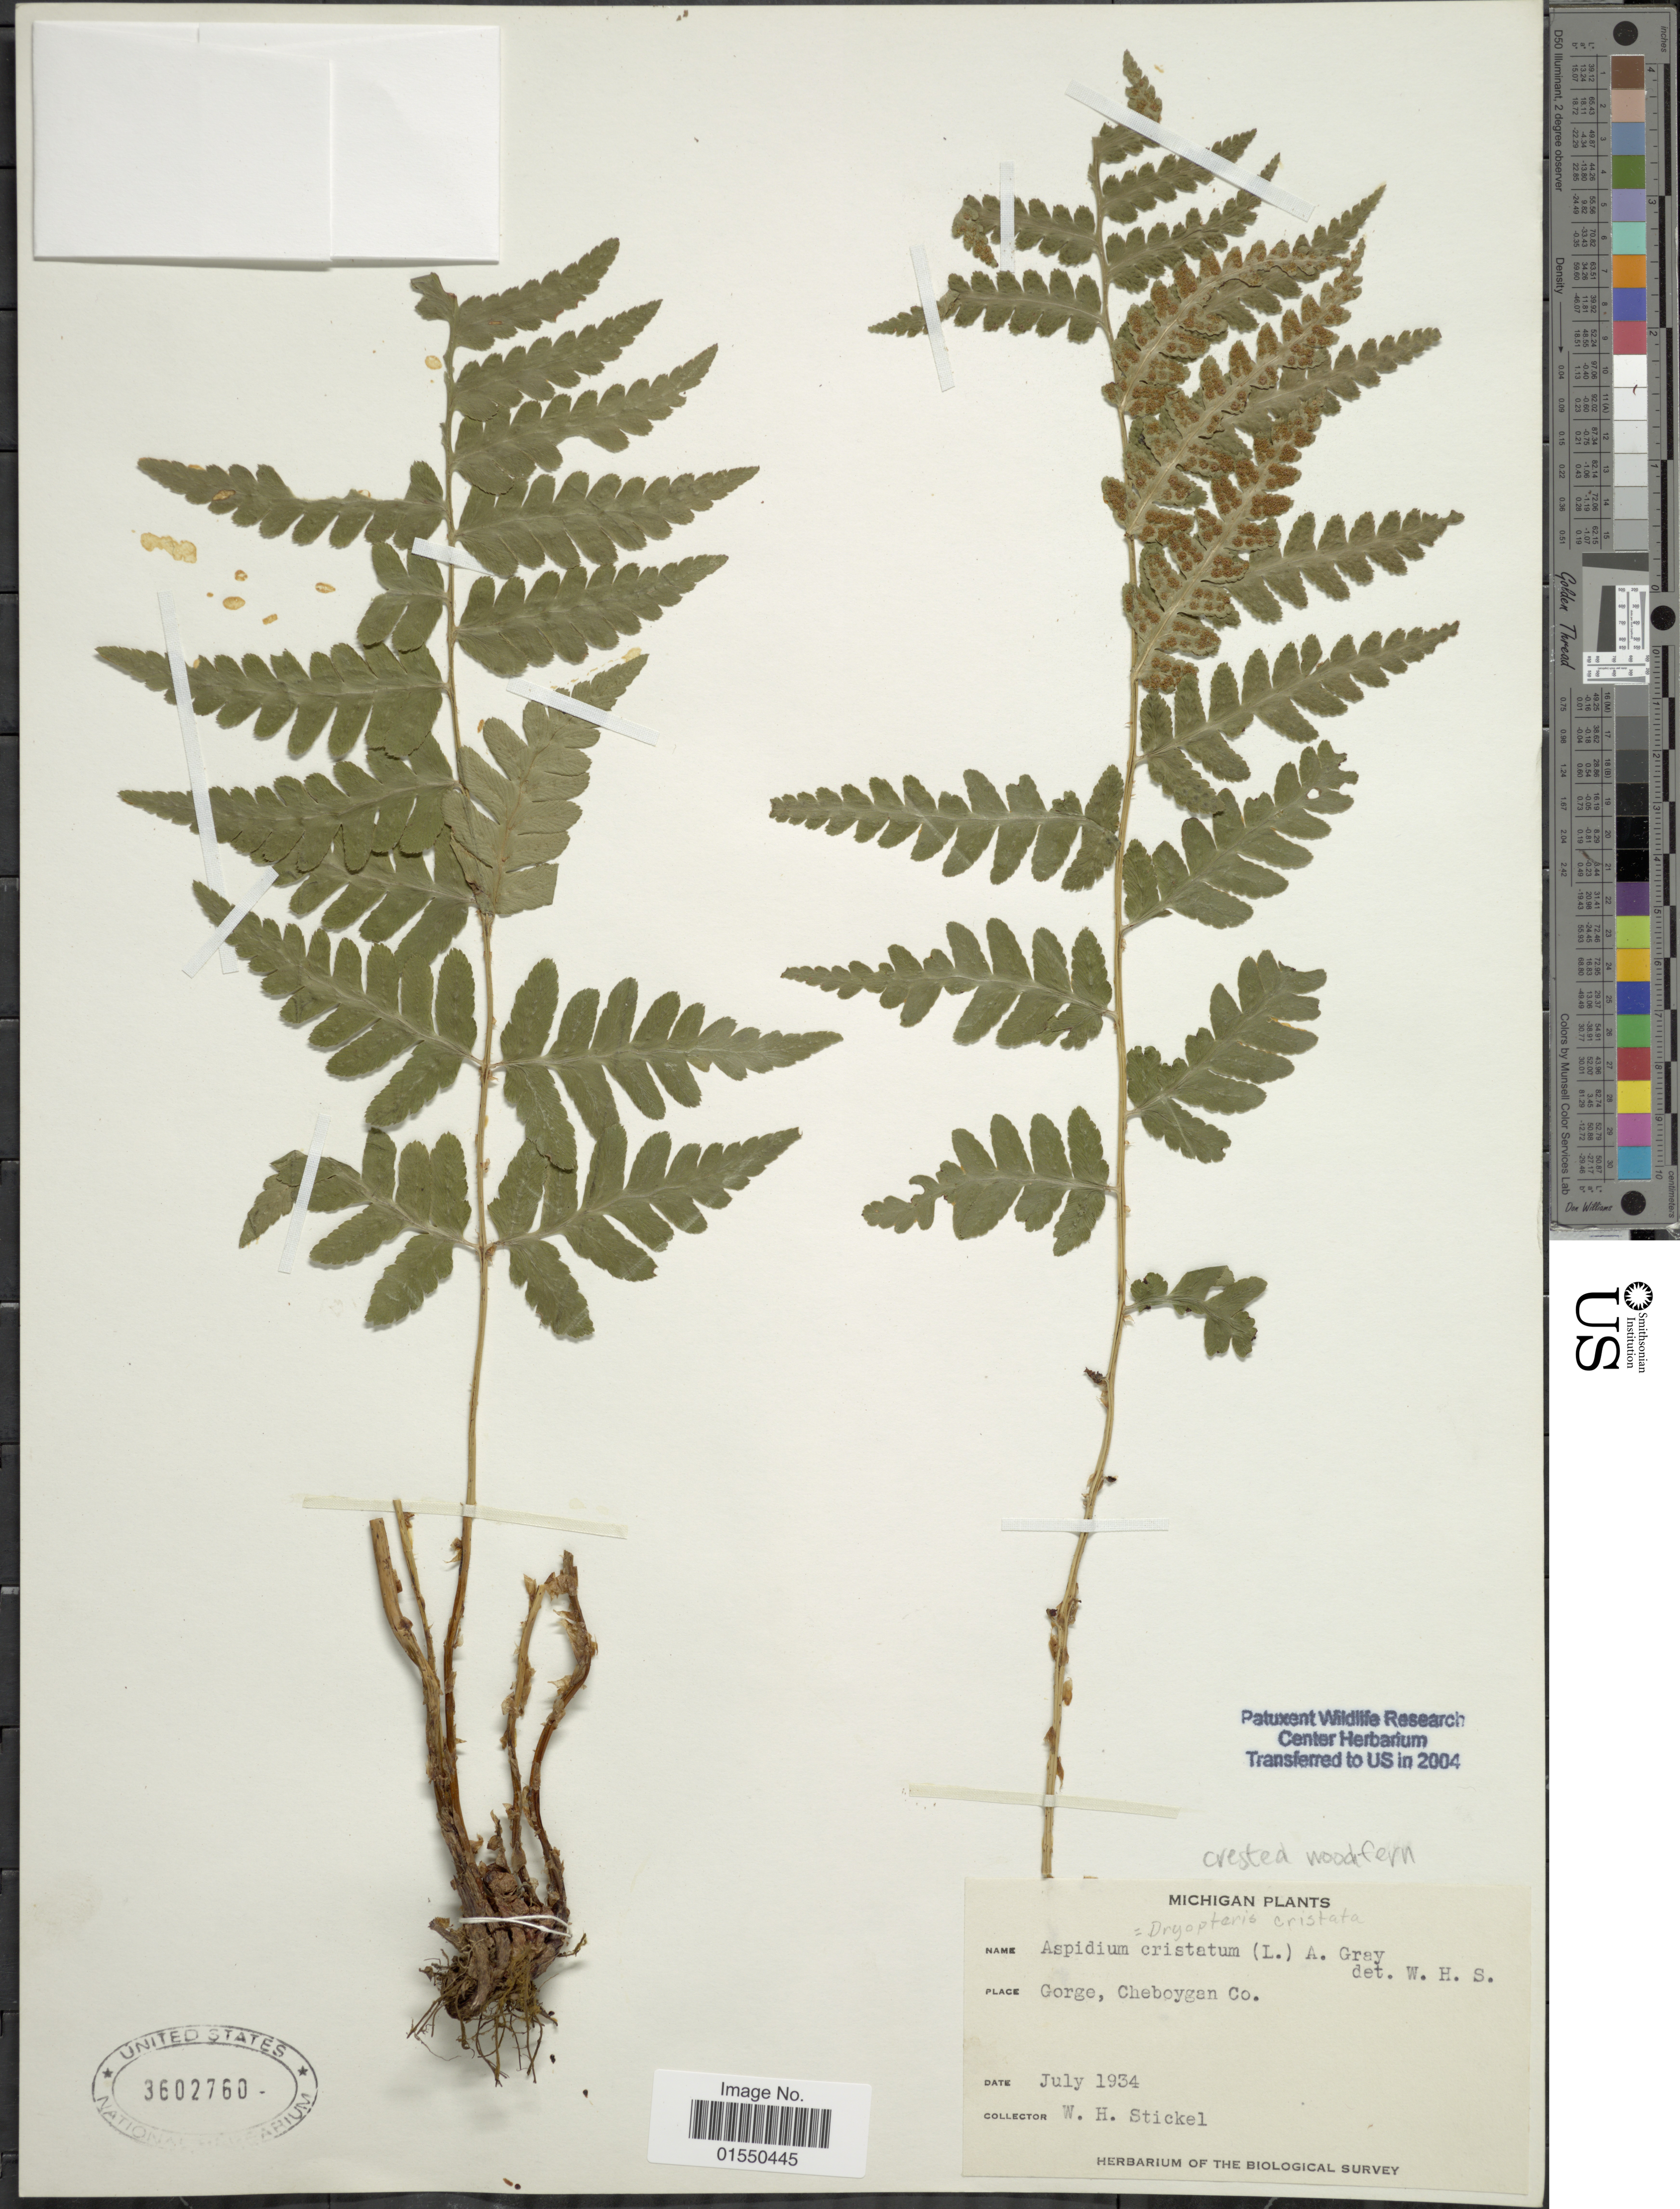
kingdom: Plantae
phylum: Tracheophyta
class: Polypodiopsida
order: Polypodiales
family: Dryopteridaceae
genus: Dryopteris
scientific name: Dryopteris cristata var. spinulosa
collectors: W. Stickel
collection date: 1934-07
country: United States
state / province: Michigan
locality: Gorge, Cheboygan Co.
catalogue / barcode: US 3602760